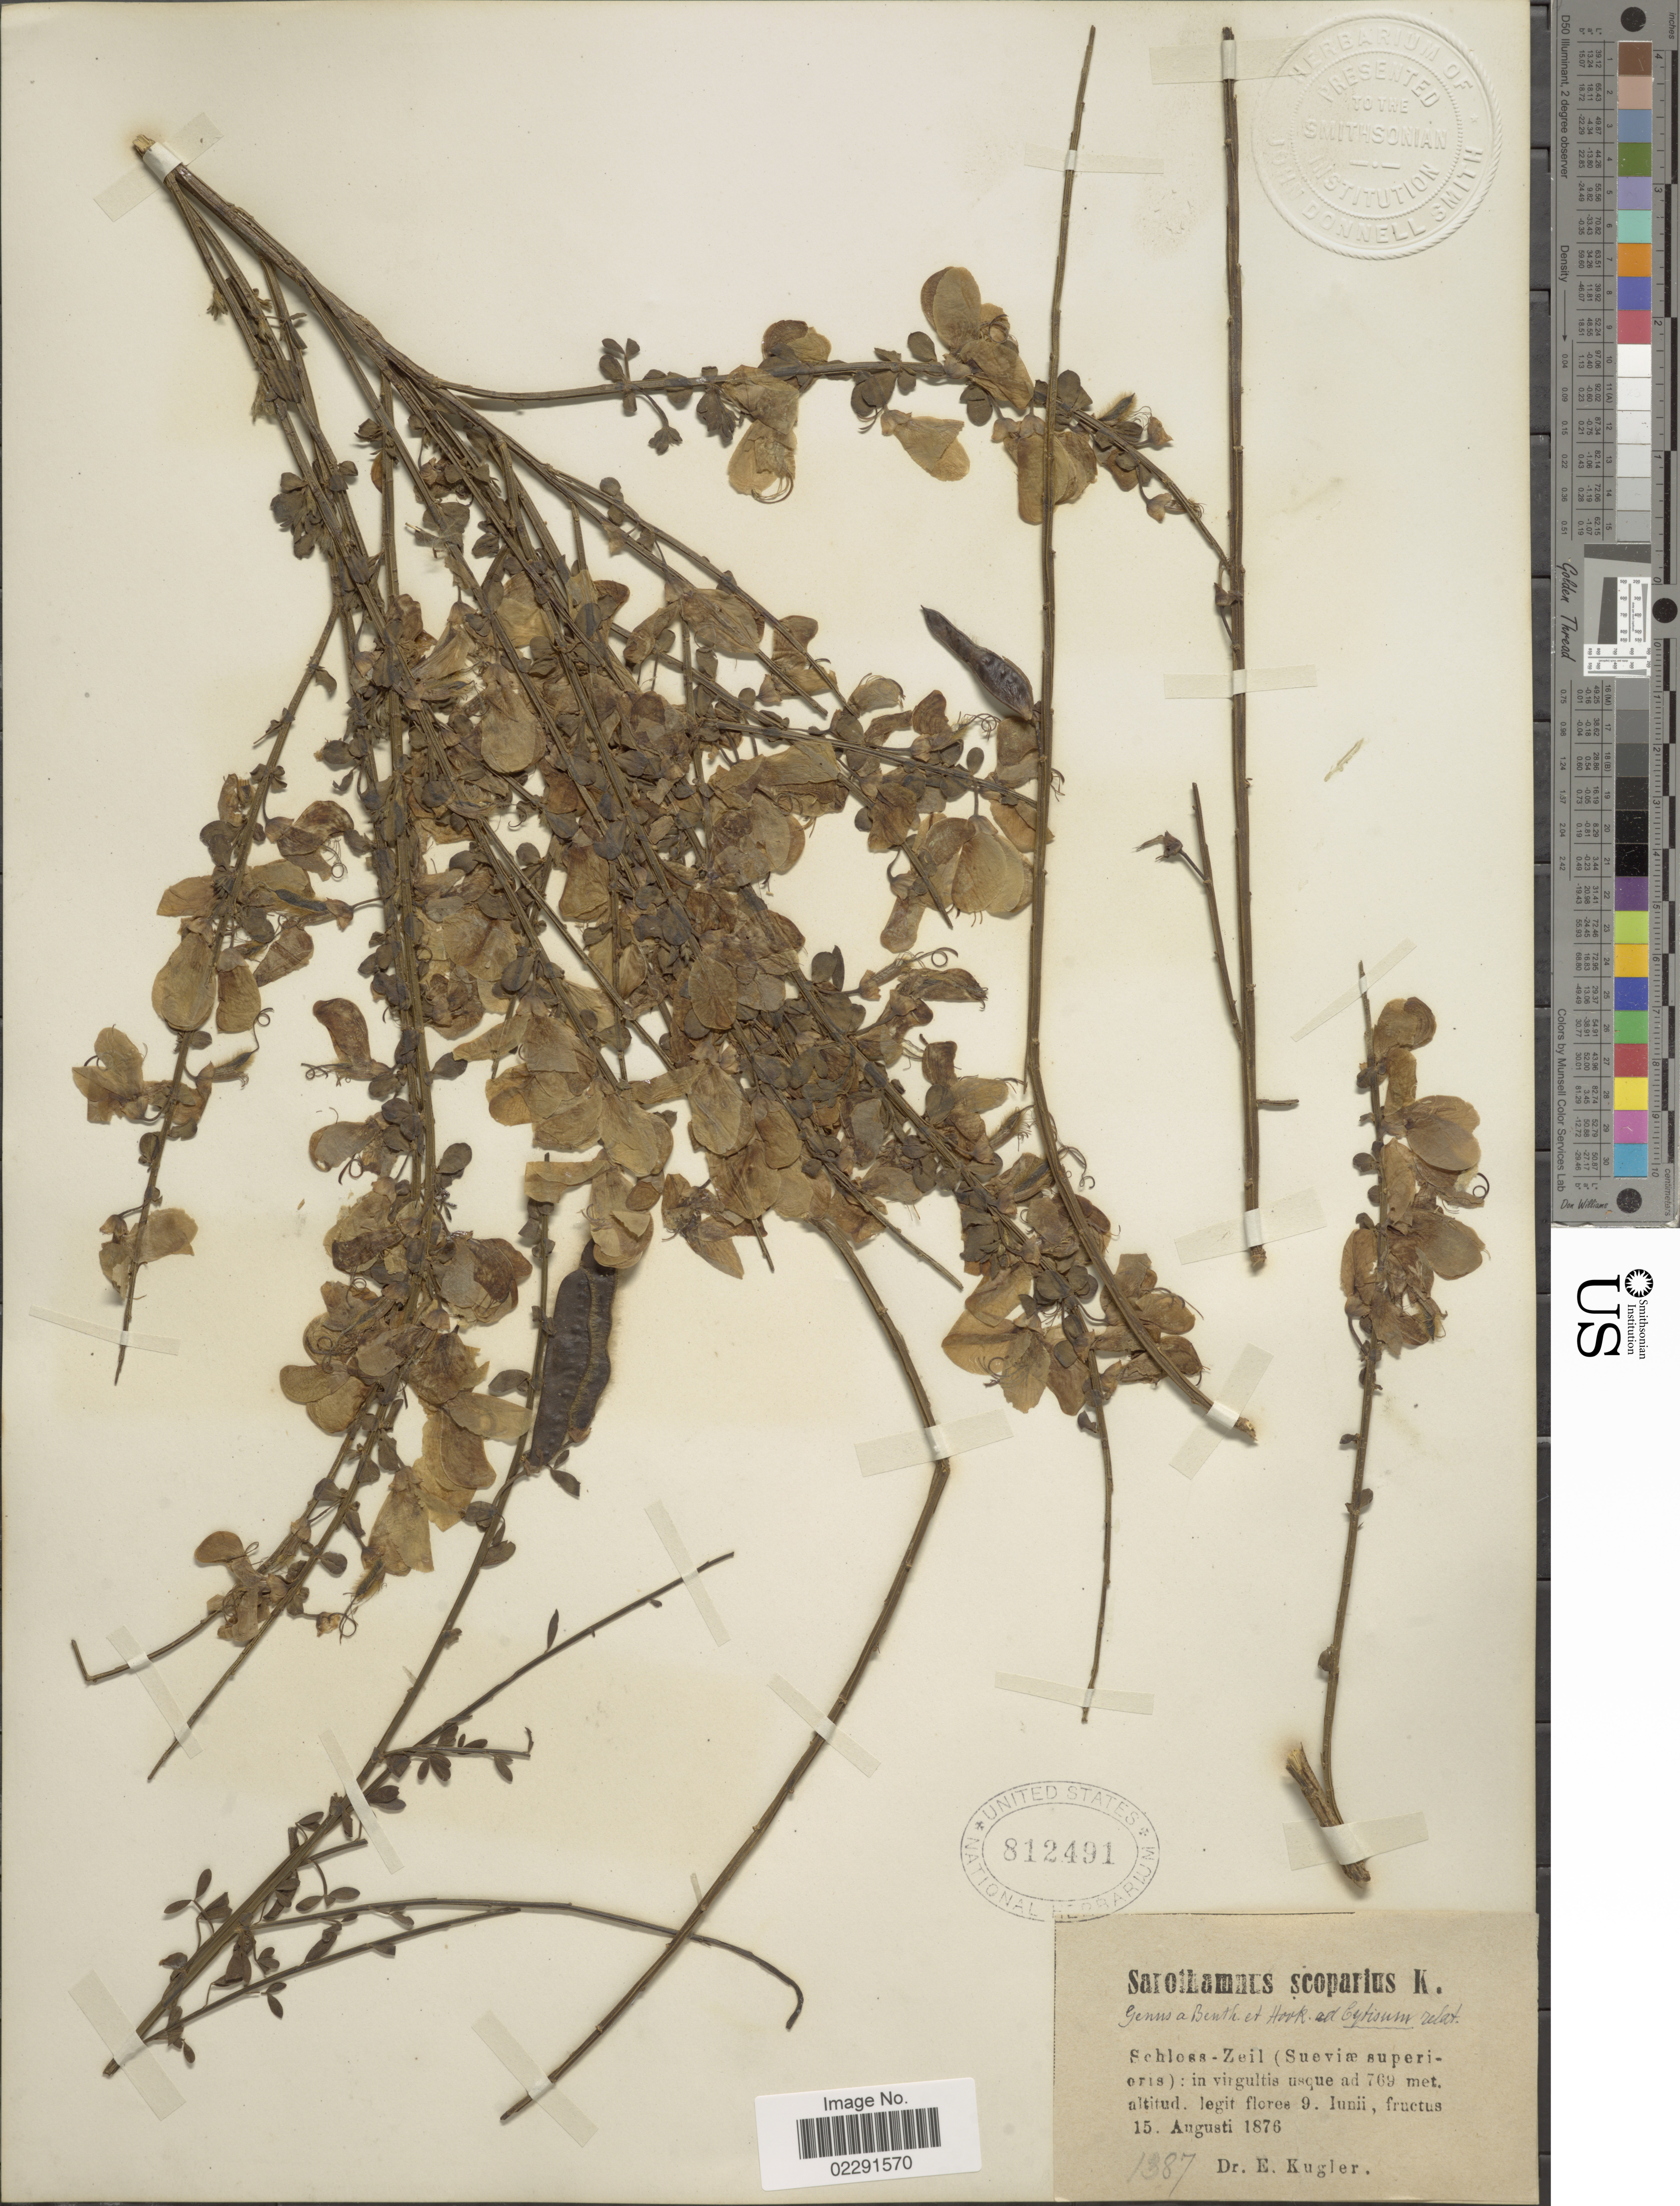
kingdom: Plantae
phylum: Tracheophyta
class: Magnoliopsida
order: Fabales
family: Fabaceae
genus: Cytisus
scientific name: Cytisus scoparius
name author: (L.) Link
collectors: E. Kugler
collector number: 1387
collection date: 1876-06-09/1876-08-15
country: Sweden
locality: Schloss-Zeil (Sueviae superioris): in virgultis usque.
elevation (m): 769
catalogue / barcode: US 812491